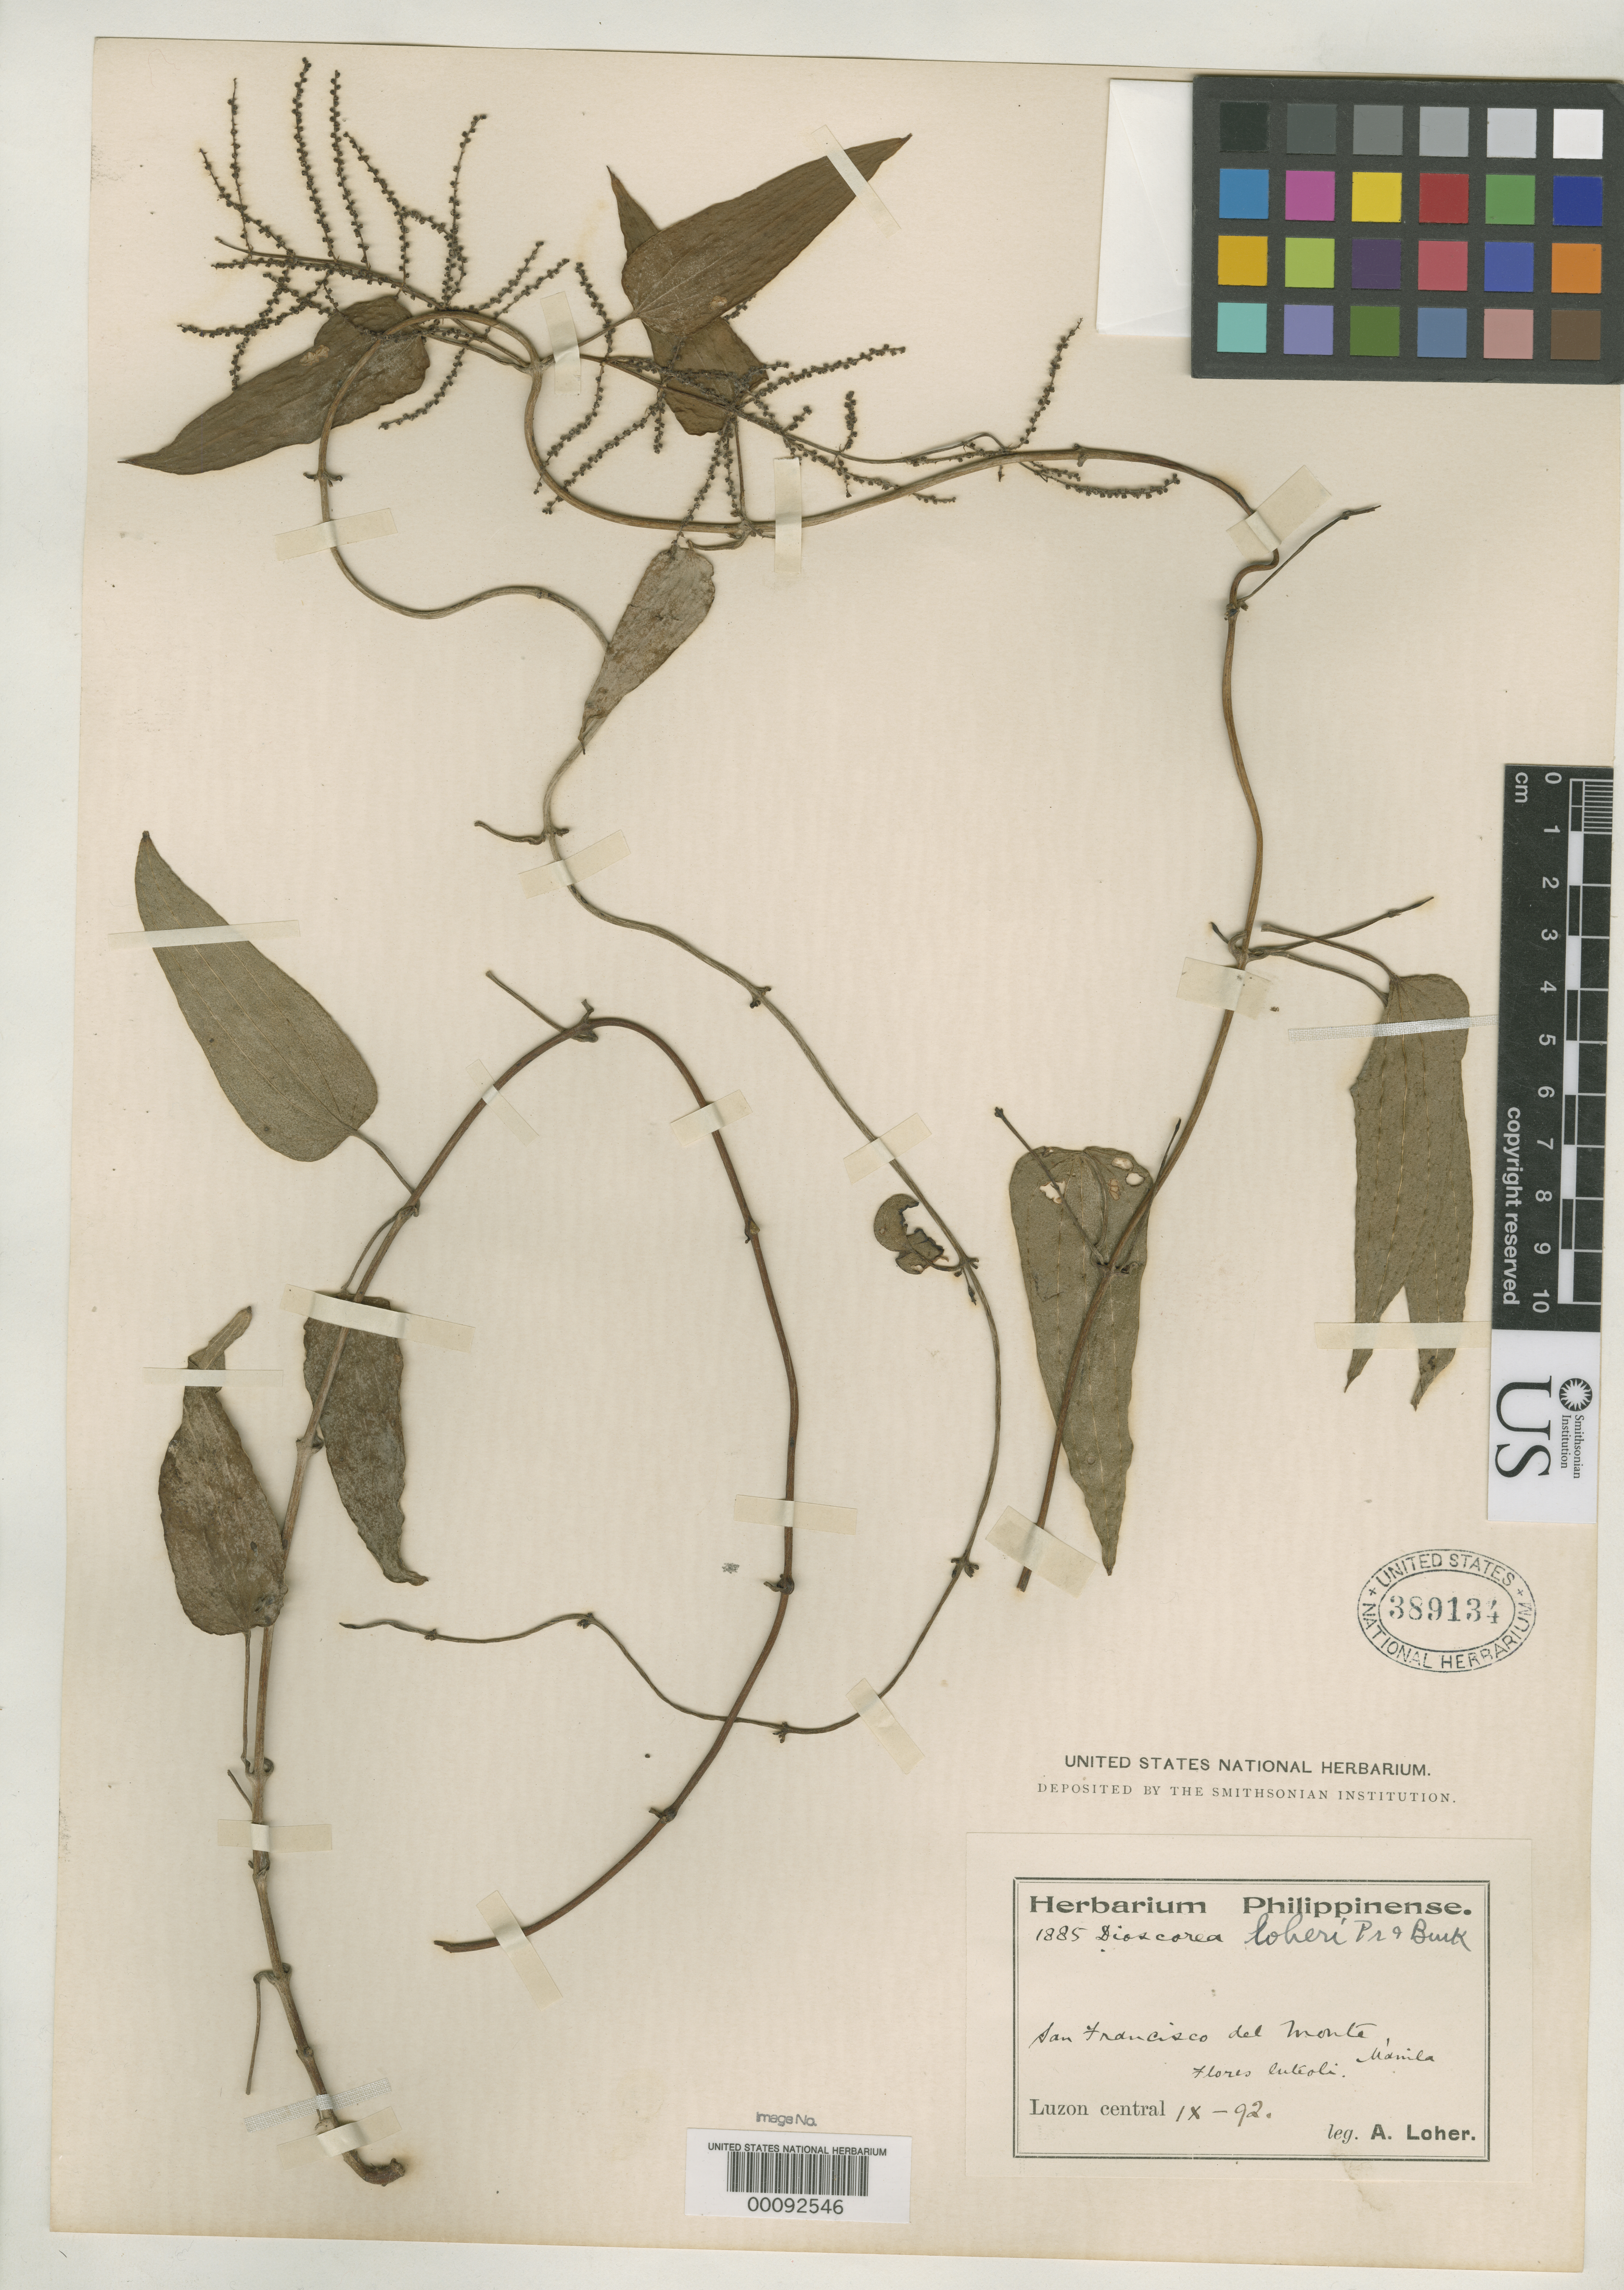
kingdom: Plantae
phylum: Tracheophyta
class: Liliopsida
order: Dioscoreales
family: Dioscoreaceae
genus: Dioscorea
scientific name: Dioscorea loheri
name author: Prain & Burkill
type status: Type Collection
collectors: A. Loher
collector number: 1885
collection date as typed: Sep 1892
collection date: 1892-09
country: Philippines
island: Luzon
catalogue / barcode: US 389134